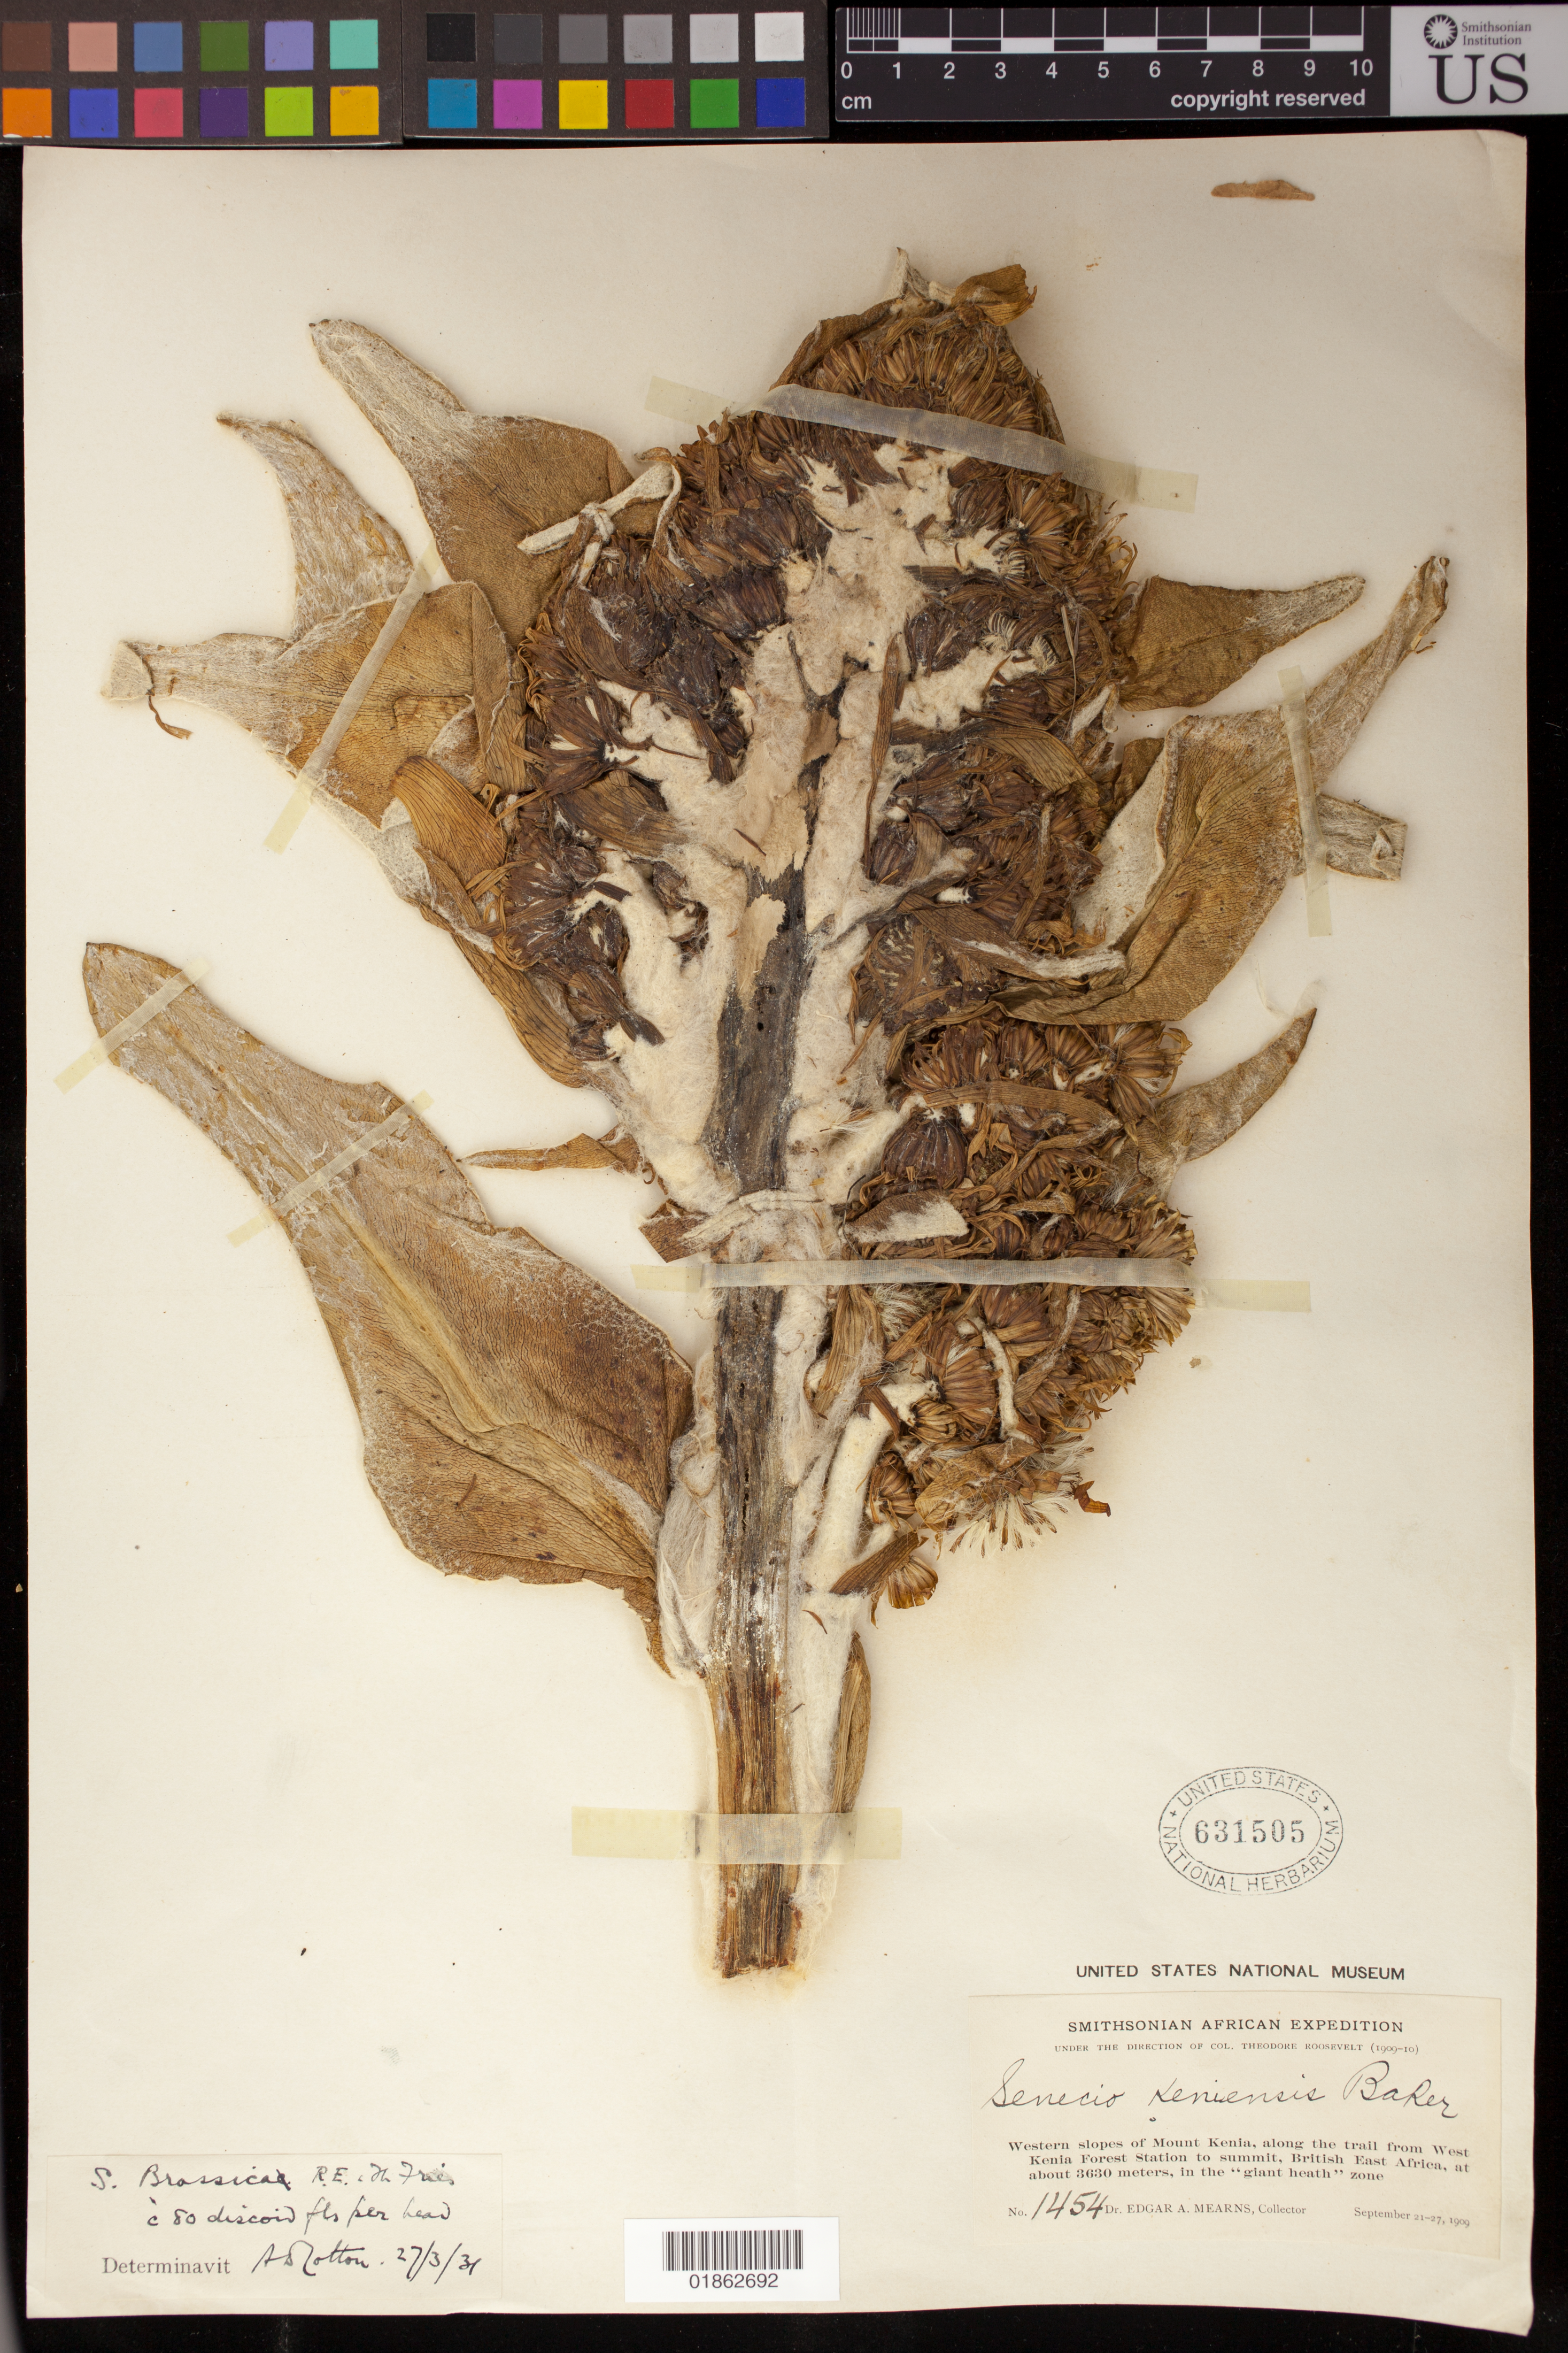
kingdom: Plantae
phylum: Tracheophyta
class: Magnoliopsida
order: Asterales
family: Asteraceae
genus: Senecio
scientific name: Senecio brassica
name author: R.E. Fr. & T.C.E. Fr.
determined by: Cotton, Arthur D.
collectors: E. A. Mearns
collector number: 1454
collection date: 1909-09-21/1909-09-27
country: Kenya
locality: Western slopes of Mount Kenia, along the trail from West Kenia Forest Station to summit, British East Africa, in the "giant heath" zone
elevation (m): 3630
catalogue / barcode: US 631505